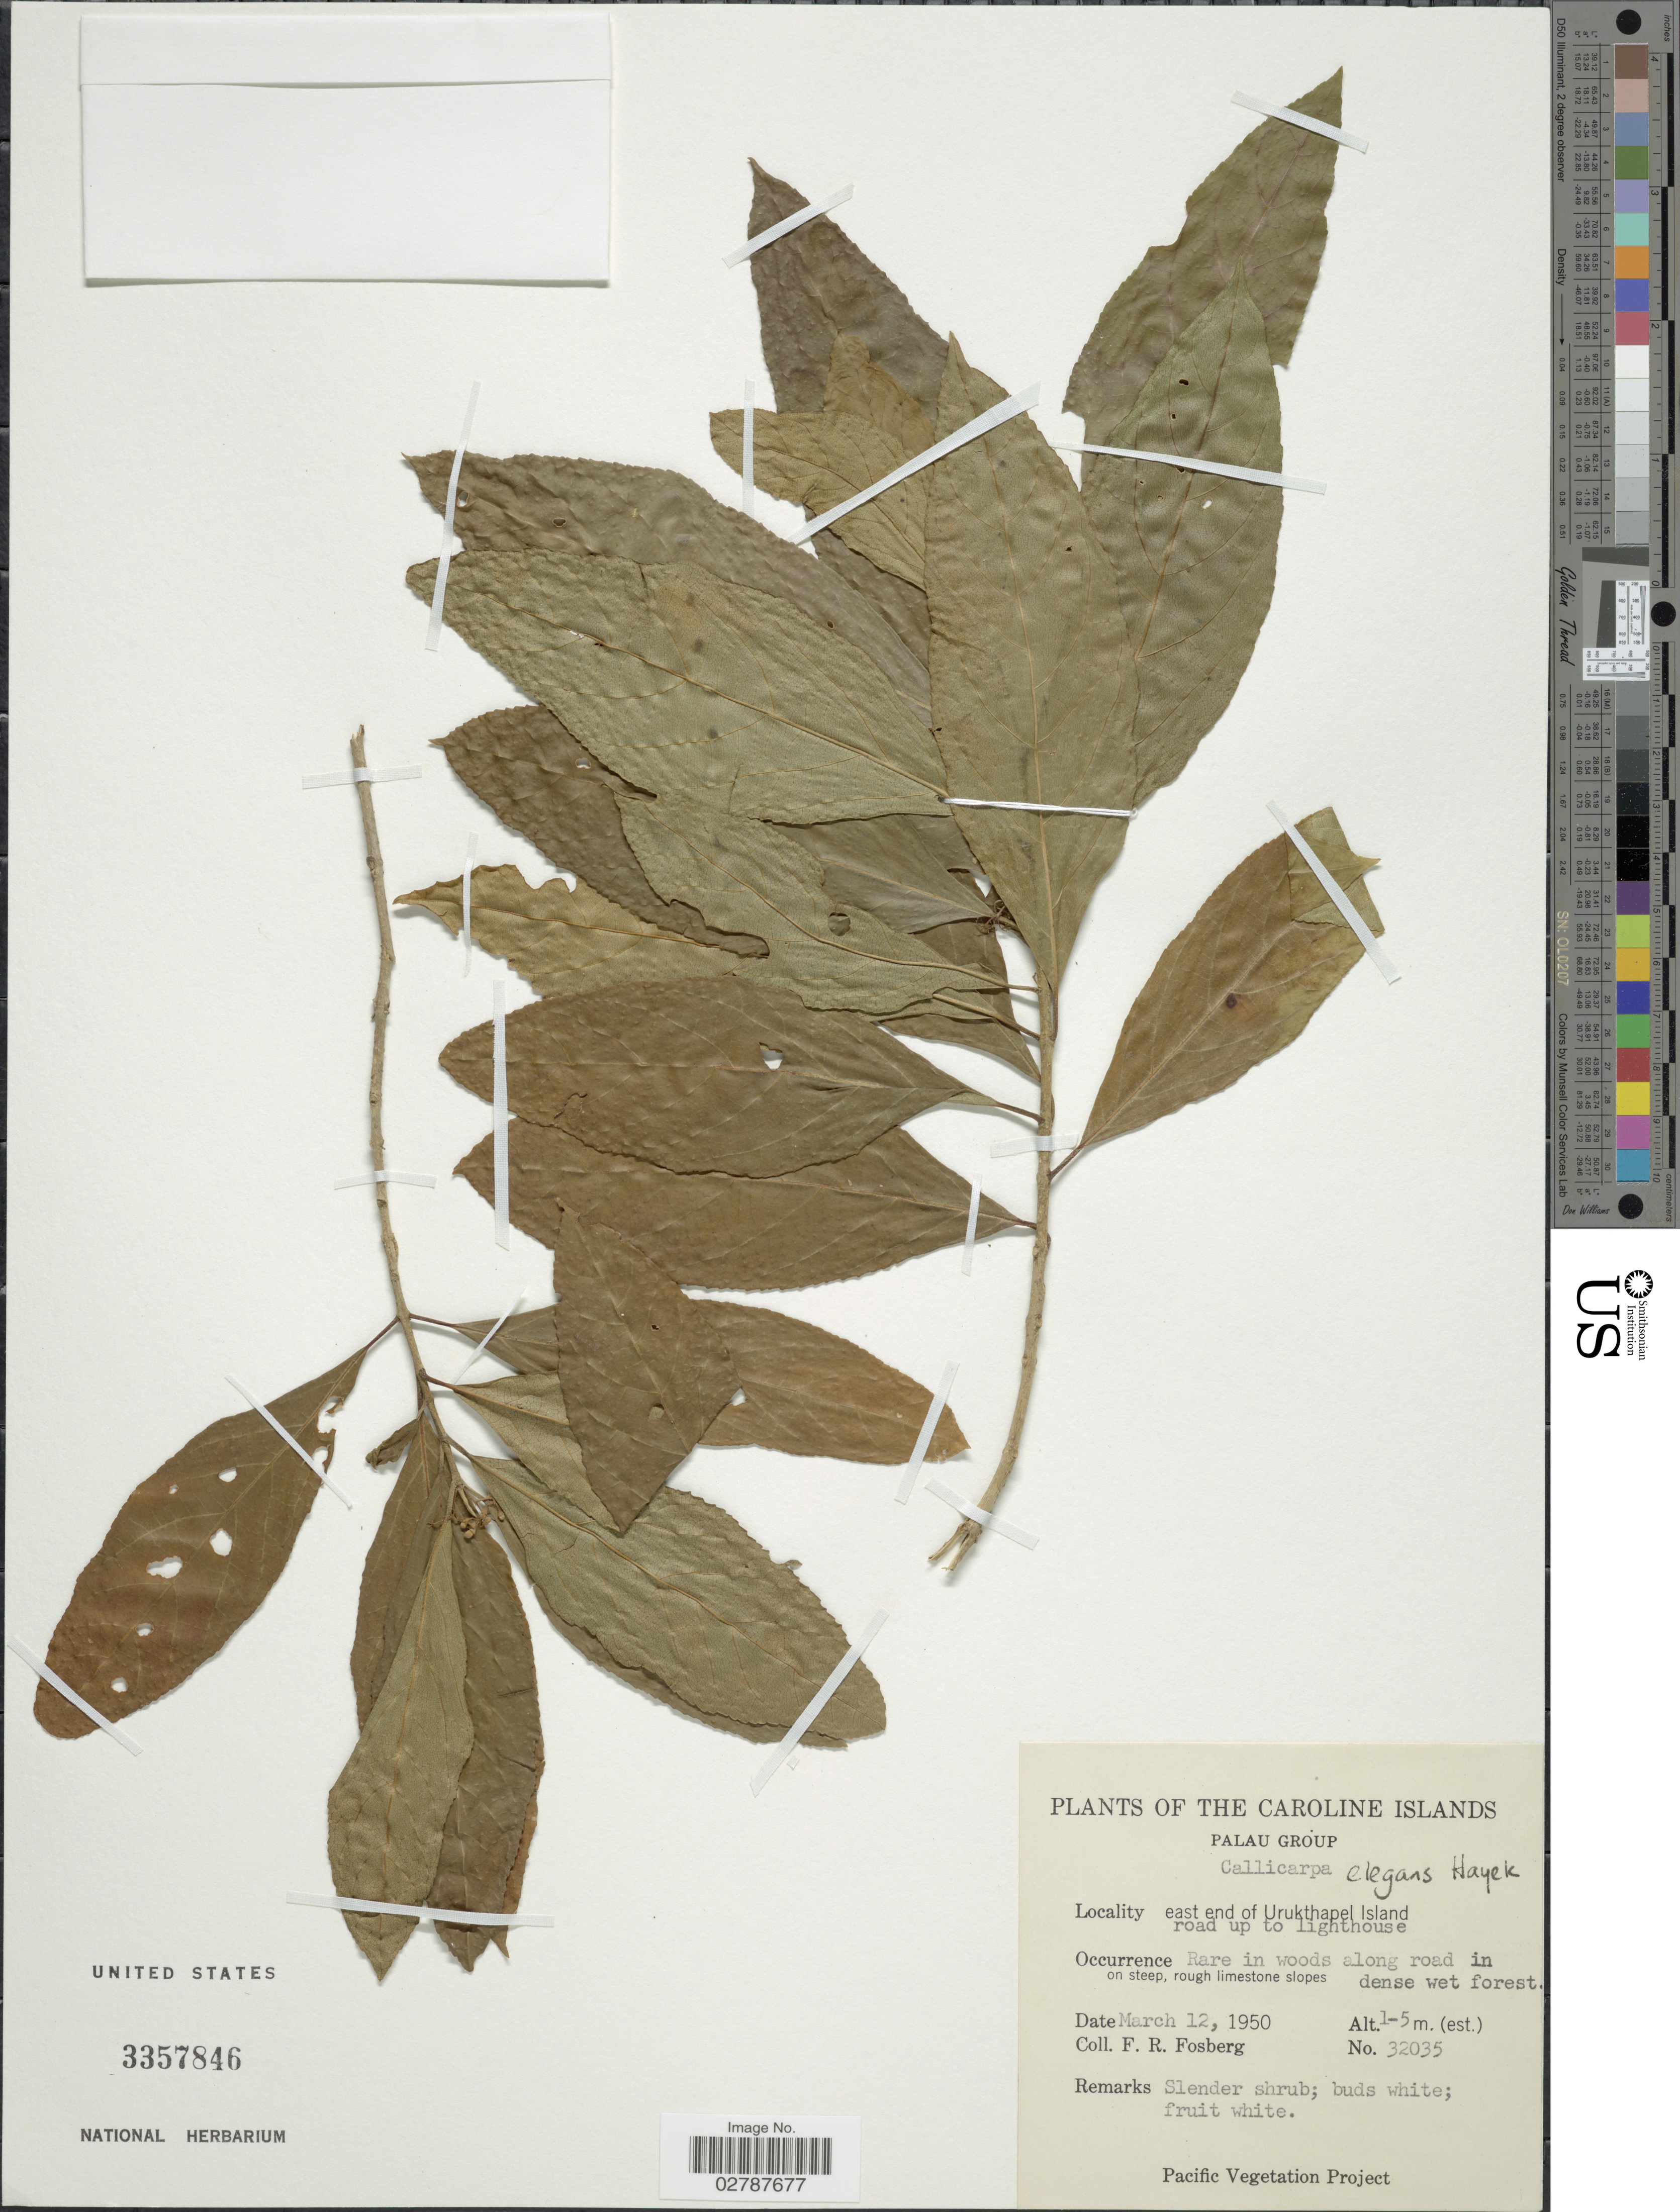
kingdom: Plantae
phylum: Tracheophyta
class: Magnoliopsida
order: Lamiales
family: Lamiaceae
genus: Callicarpa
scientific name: Callicarpa elegans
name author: Hayek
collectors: F. R. Fosberg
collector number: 32035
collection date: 1950-03-12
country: Palau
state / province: Koror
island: Ngeruktabel [Urukthapel]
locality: The Caroline Islands. Palau Group. East end of Urukthapel Island road up to Lighthouse.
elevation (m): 1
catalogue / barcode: US 3357846